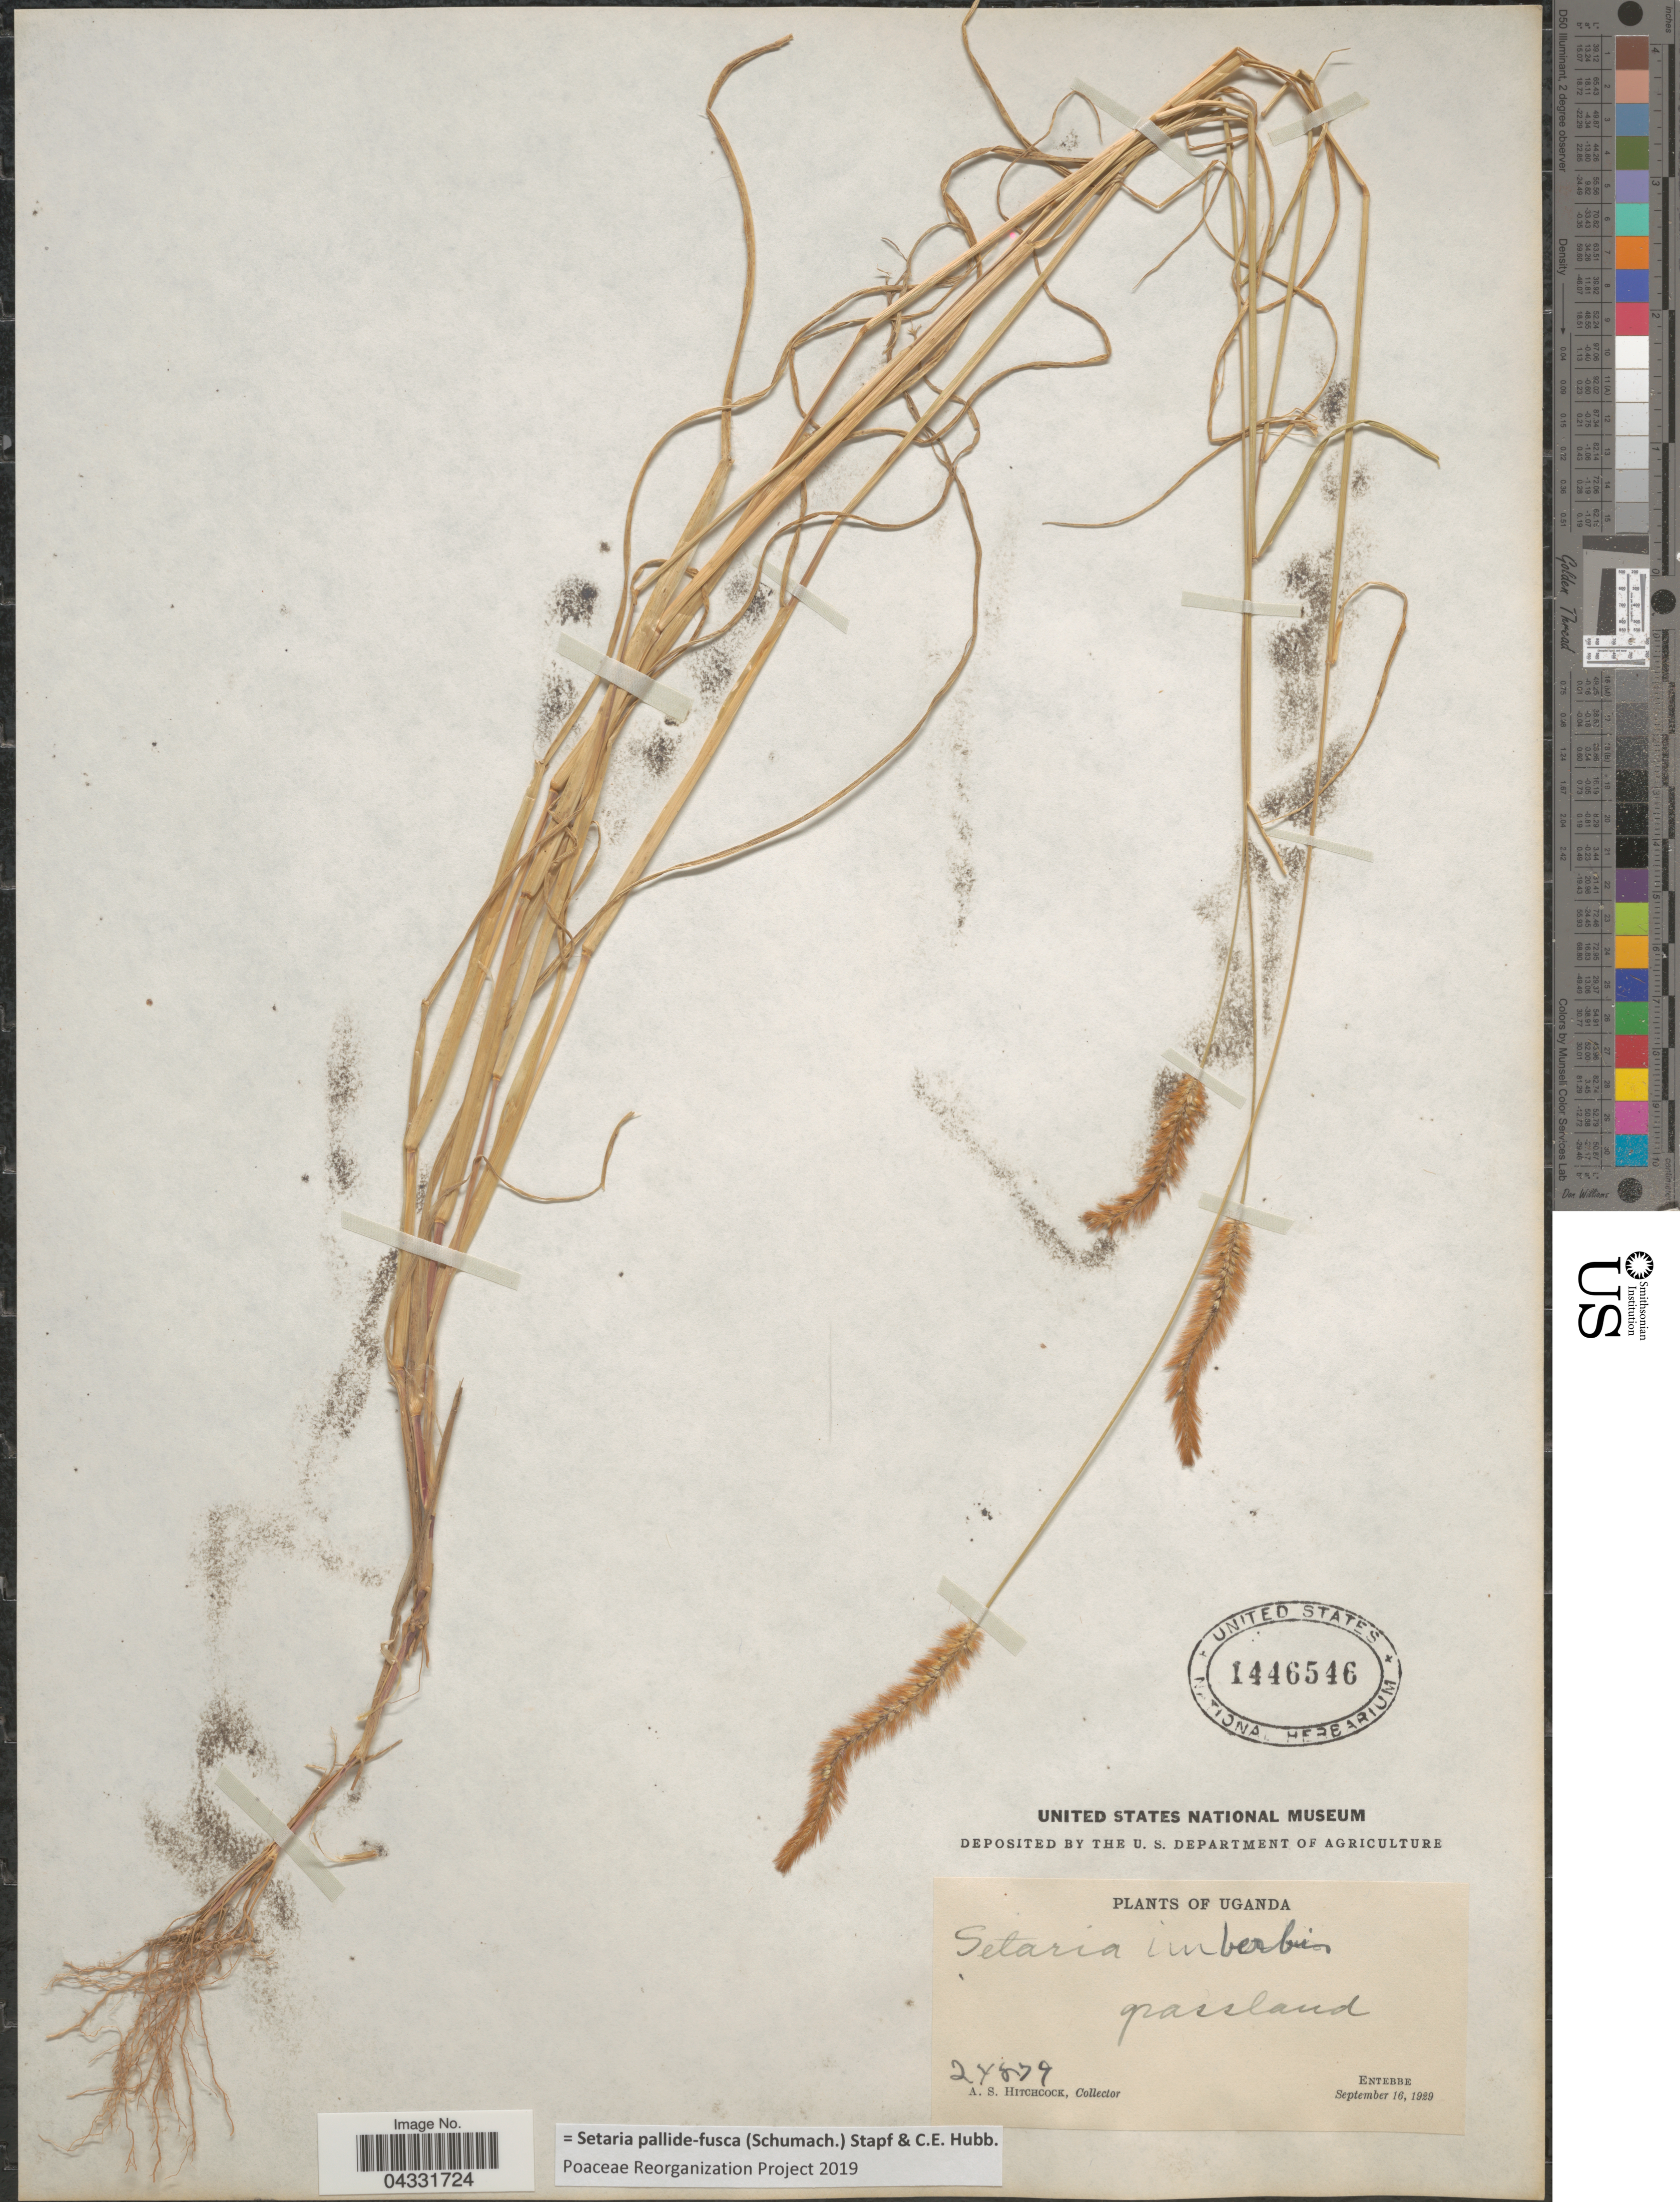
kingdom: Plantae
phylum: Tracheophyta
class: Liliopsida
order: Poales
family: Poaceae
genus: Setaria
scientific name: Setaria pallide-fusca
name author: (Schumach.) Stapf & C.E. Hubb.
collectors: A. S. Hitchcock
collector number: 24879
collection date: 1929-09-16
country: Uganda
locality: Entebbe.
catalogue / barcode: US 1446546